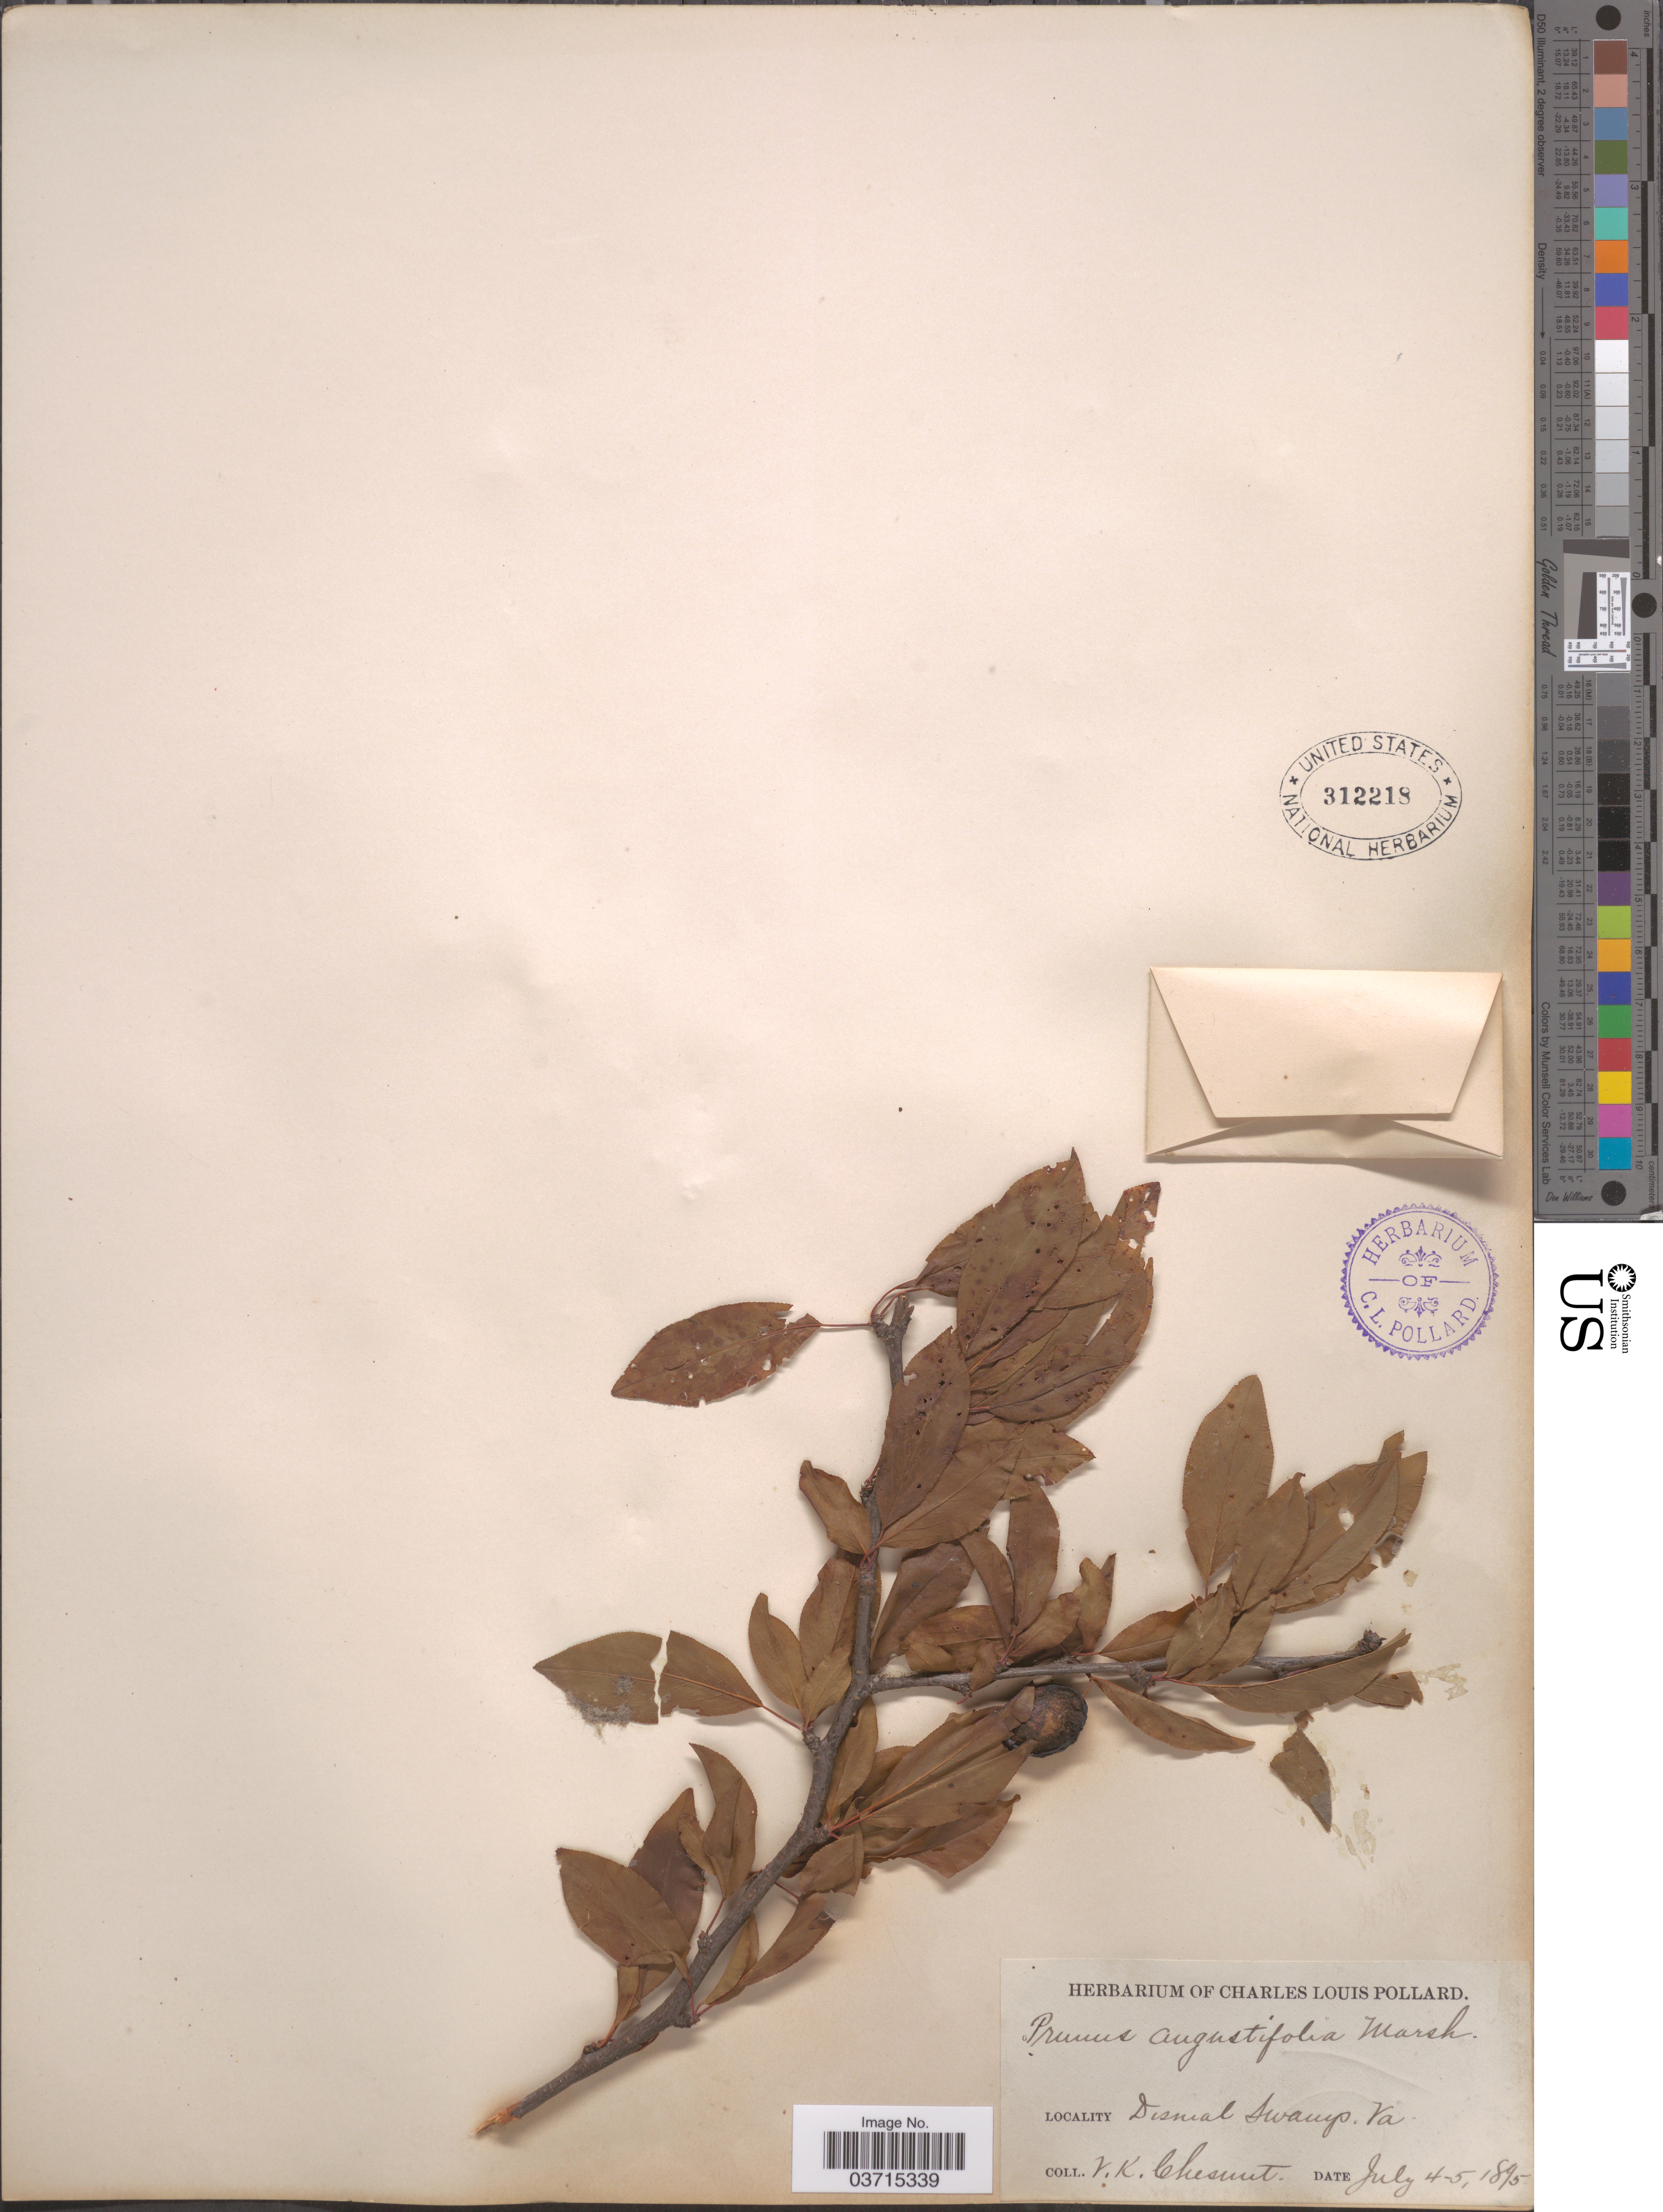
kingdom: Plantae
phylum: Tracheophyta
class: Magnoliopsida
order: Rosales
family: Rosaceae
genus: Prunus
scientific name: Prunus angustifolia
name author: Marshall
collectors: V. Chesnut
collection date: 1895-07-04/1895-07-05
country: United States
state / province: Virginia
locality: Dismal Swamp.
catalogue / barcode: US 312218